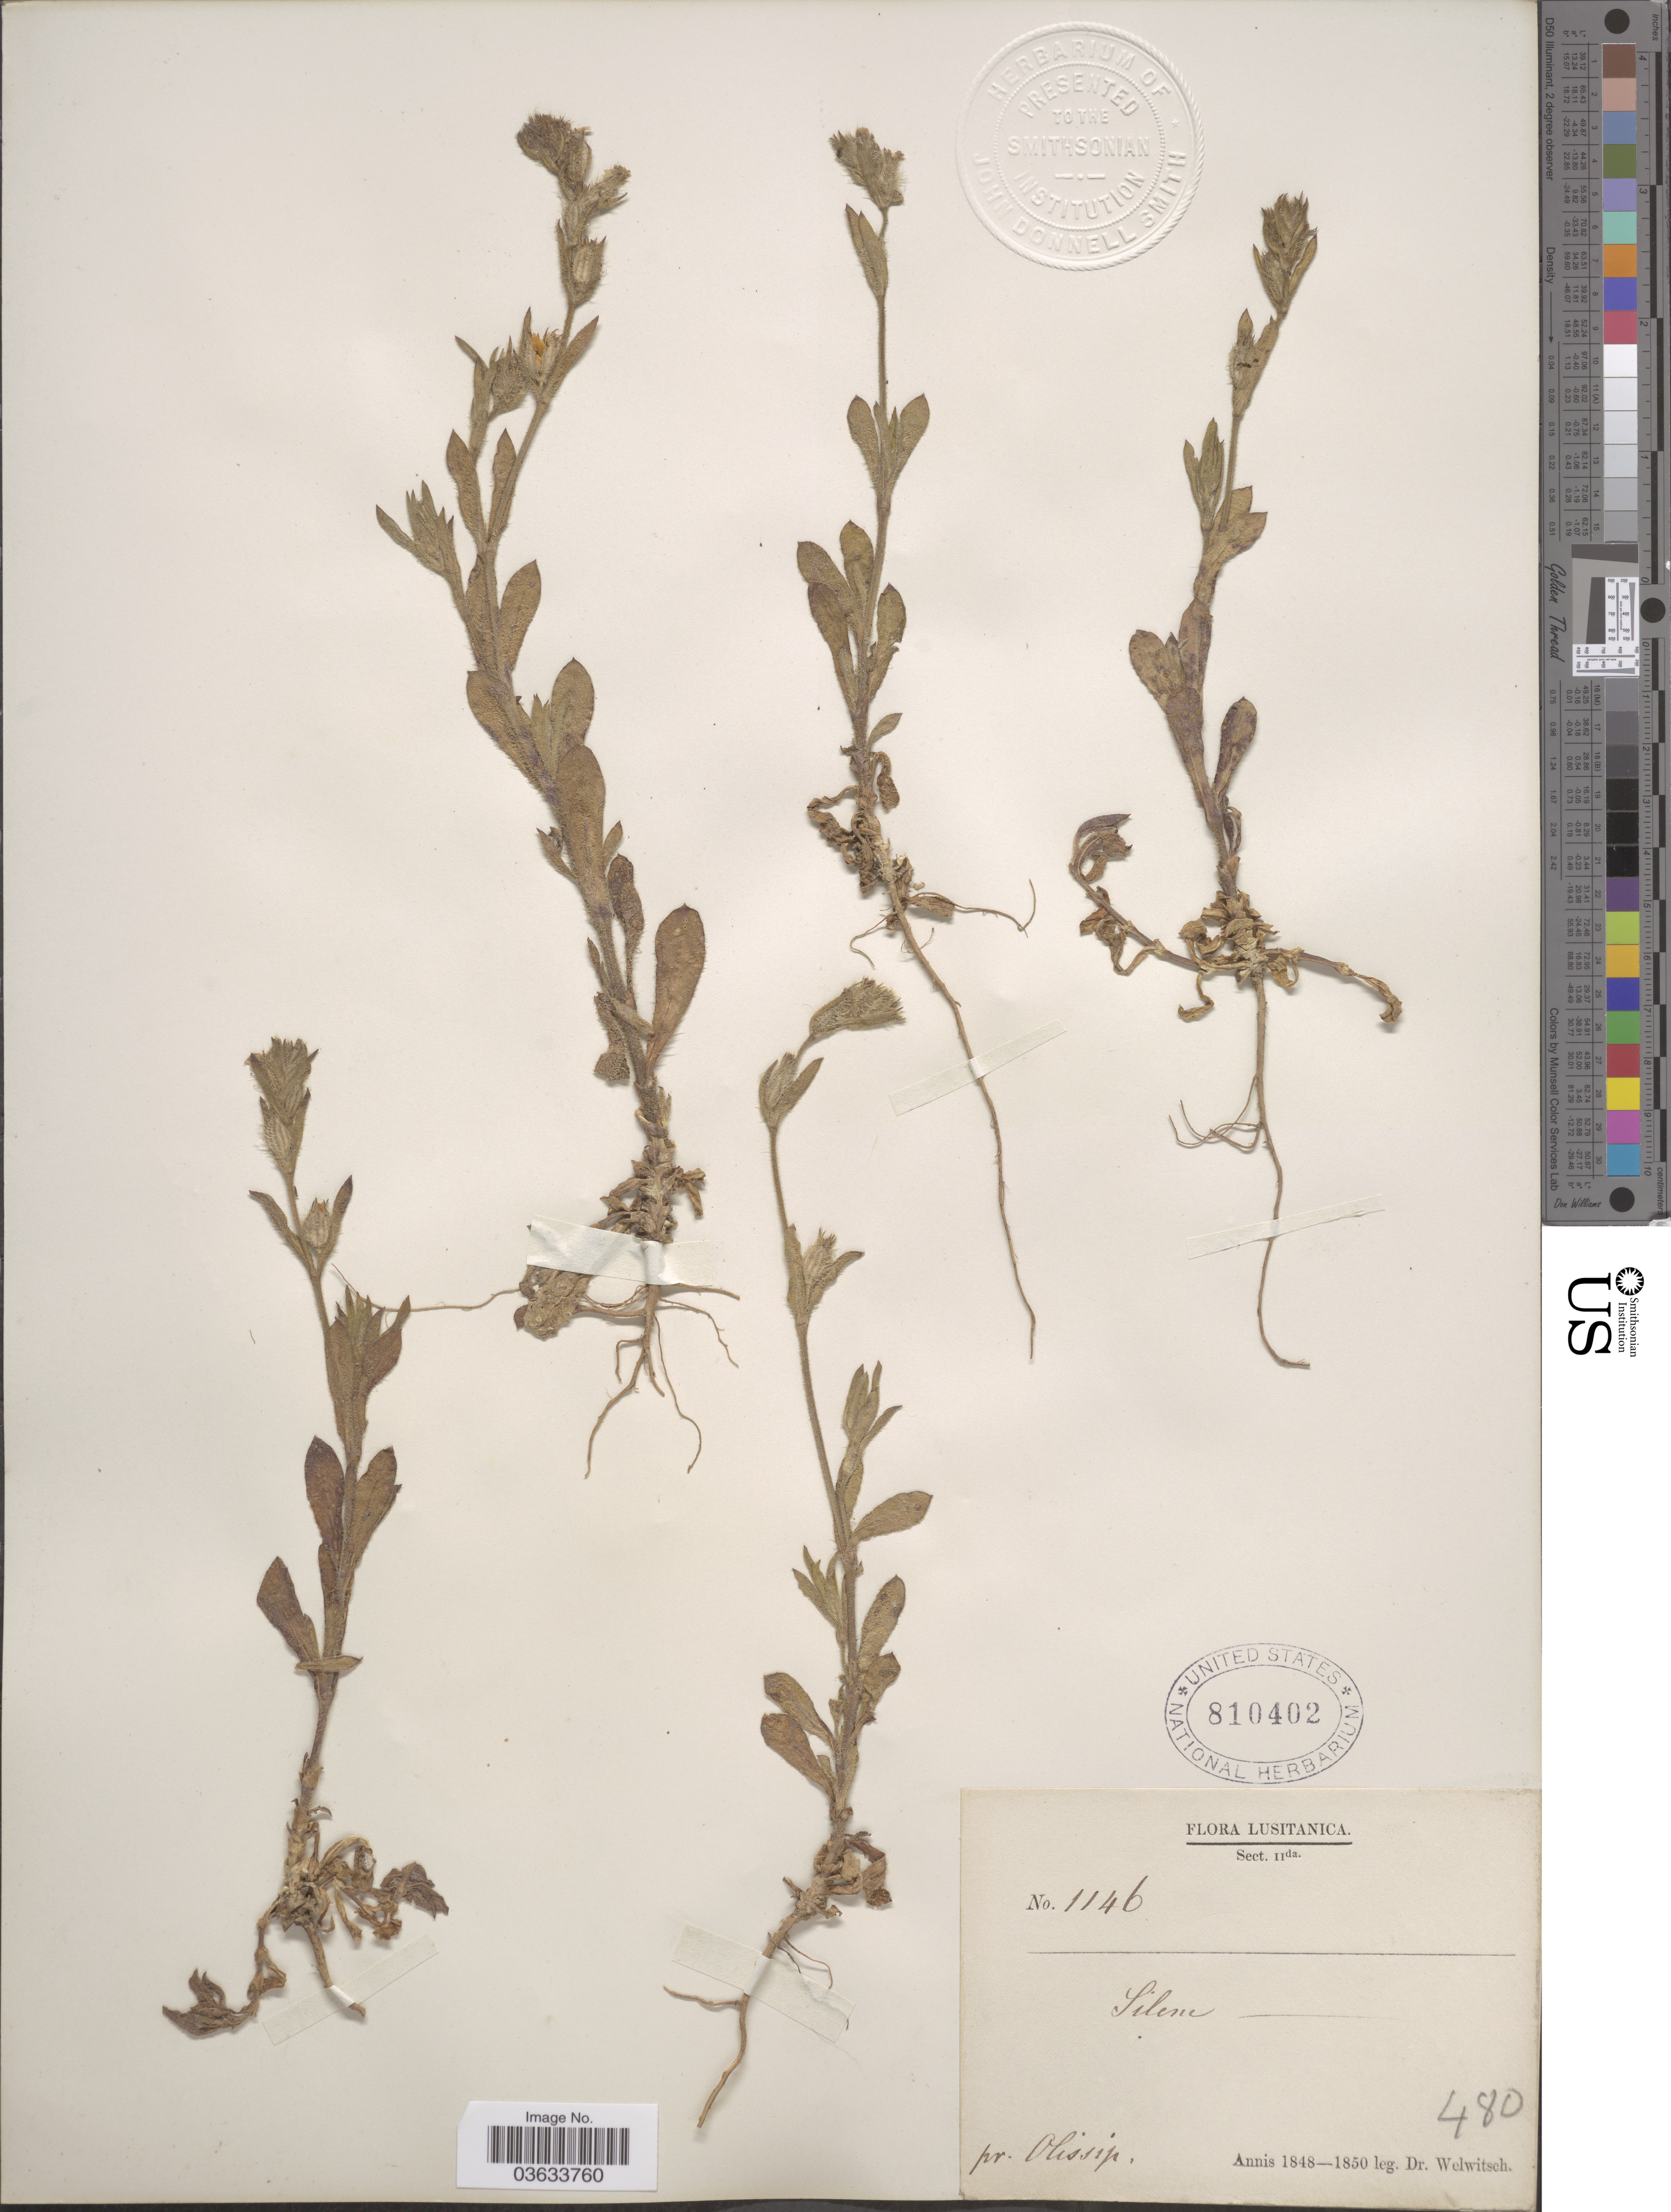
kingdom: Plantae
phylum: Tracheophyta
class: Magnoliopsida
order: Caryophyllales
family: Caryophyllaceae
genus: Silene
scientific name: Silene sp.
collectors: -. Welwitsch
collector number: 1146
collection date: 1848/1850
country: Portugal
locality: Lusitanica. pr. Olissip.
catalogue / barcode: US 810402